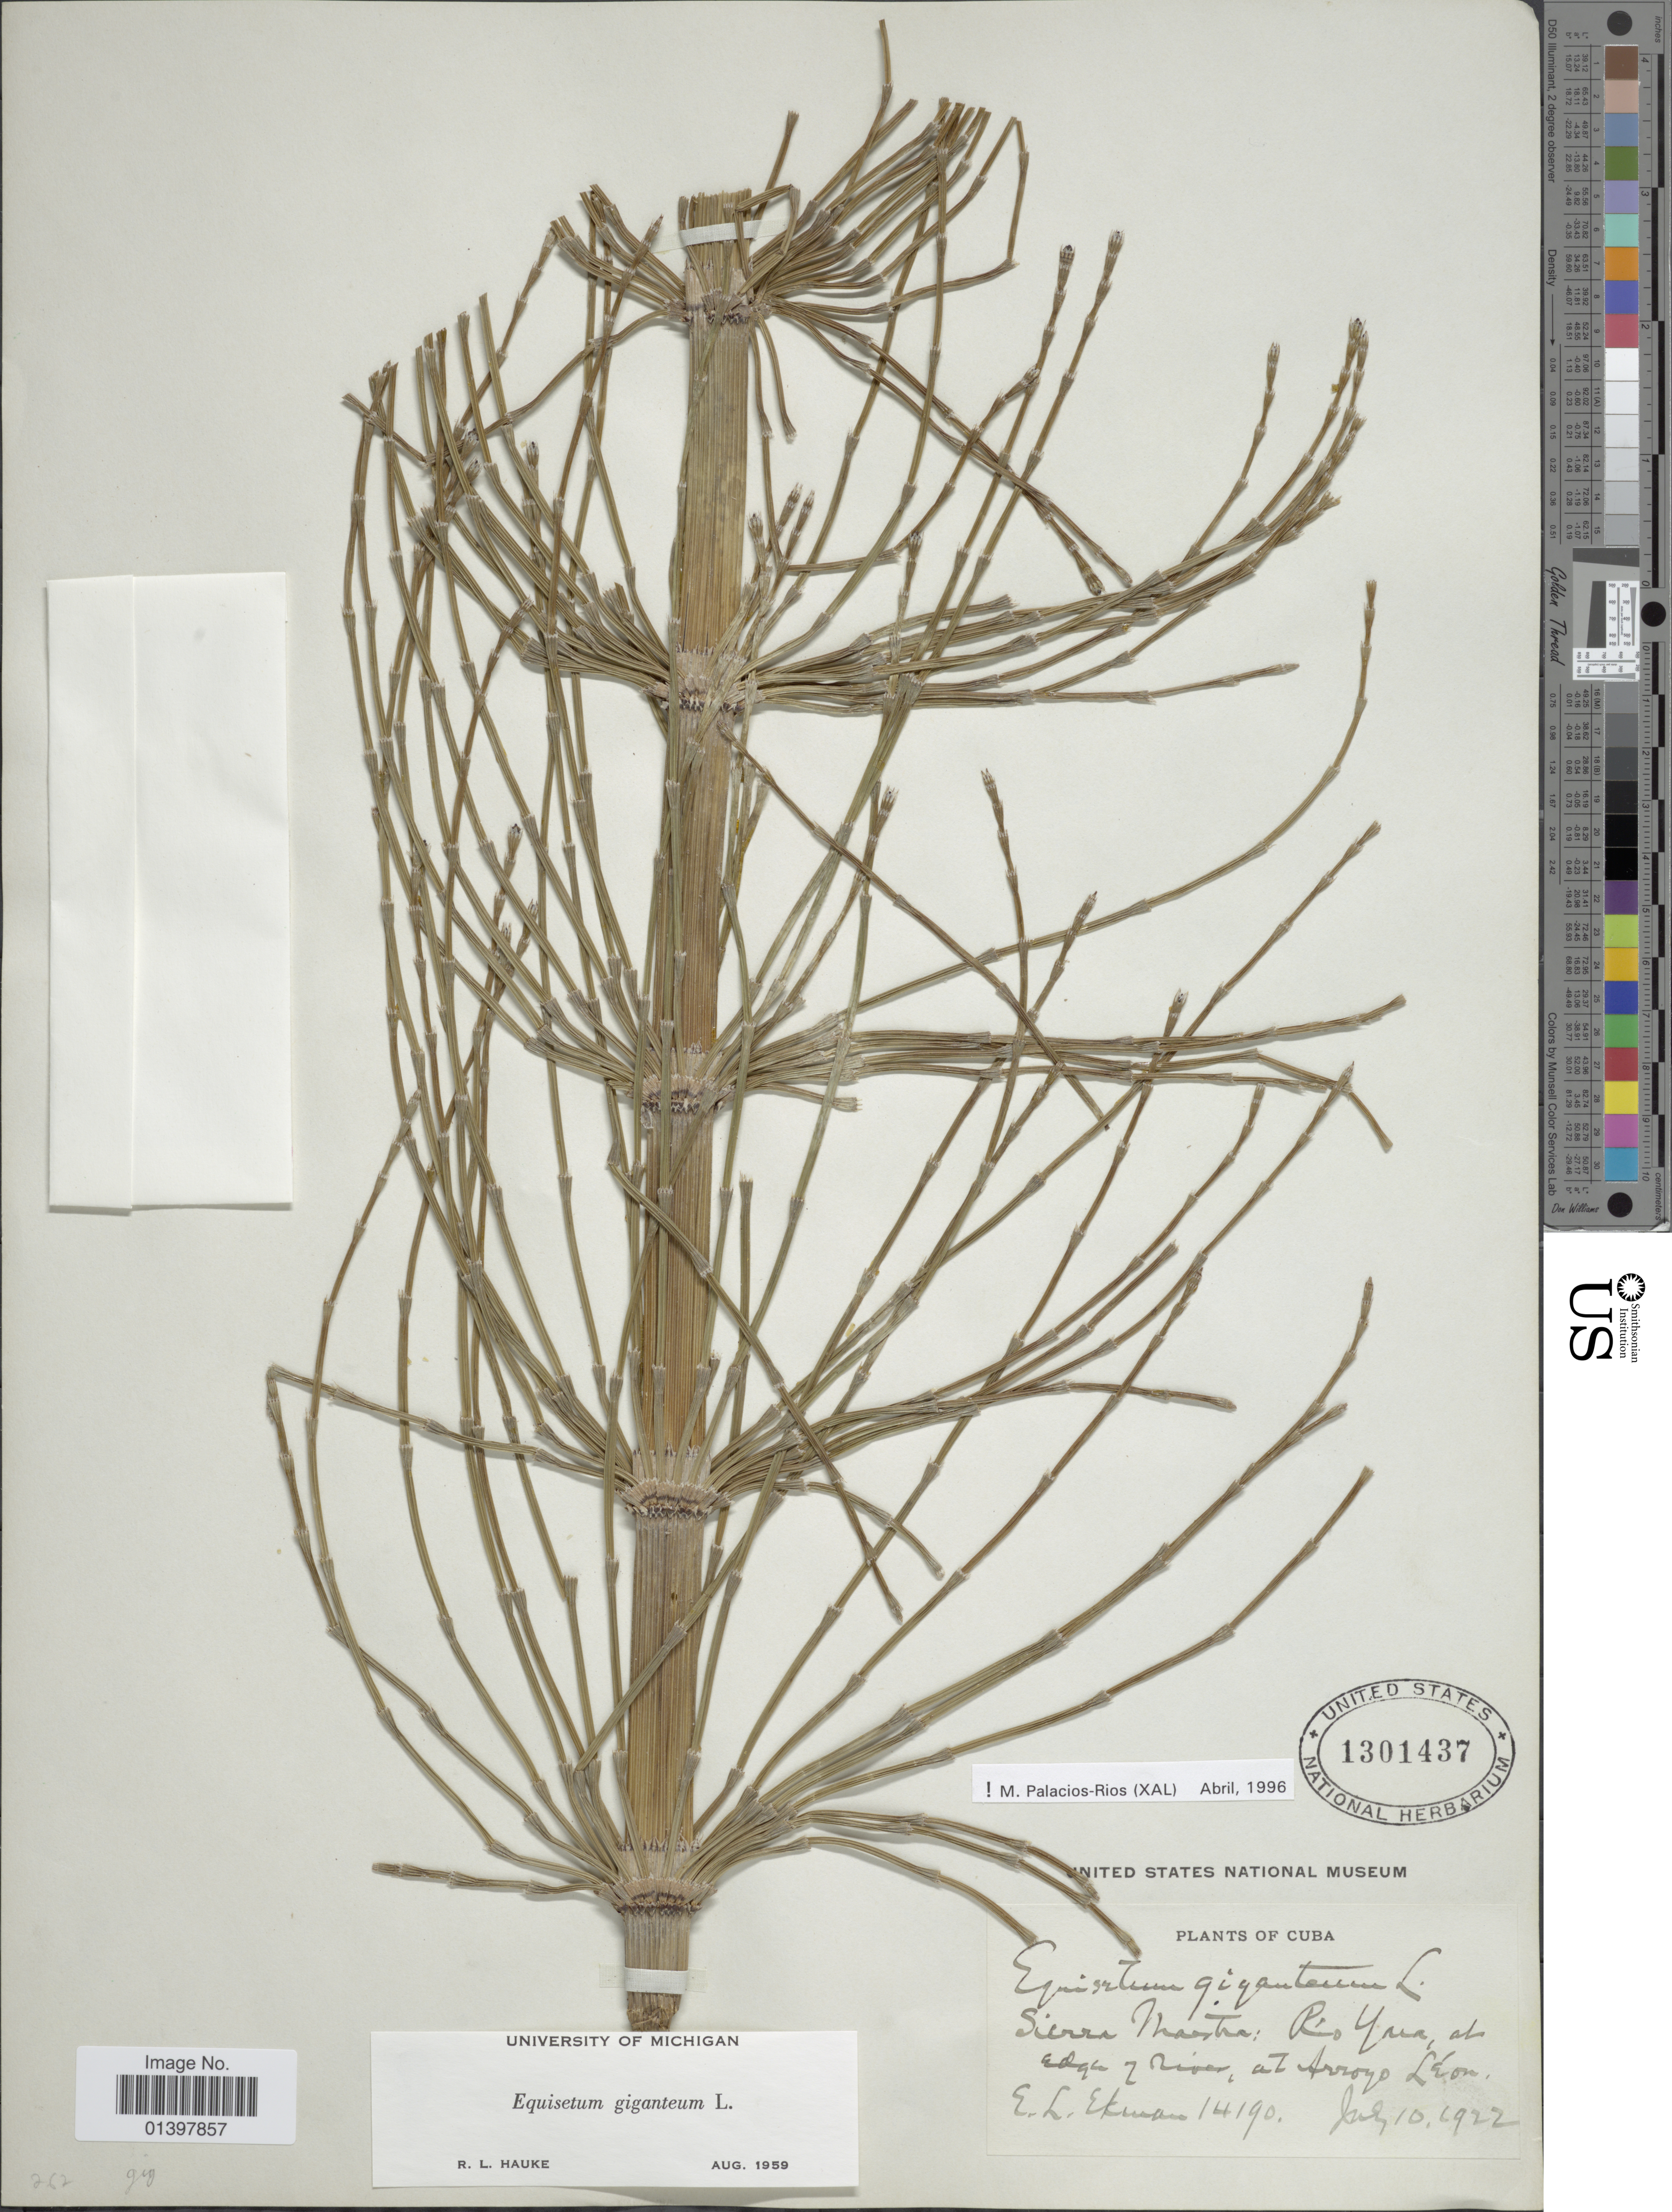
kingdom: Plantae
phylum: Tracheophyta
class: Polypodiopsida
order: Equisetales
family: Equisetaceae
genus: Equisetum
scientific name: Equisetum giganteum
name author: L.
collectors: E. L. Ekman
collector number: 14190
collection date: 1922-07-10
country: Cuba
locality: Sierra Maestra: Rio Yara, at edge of river, at Arroyo Léon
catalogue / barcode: US 1301437